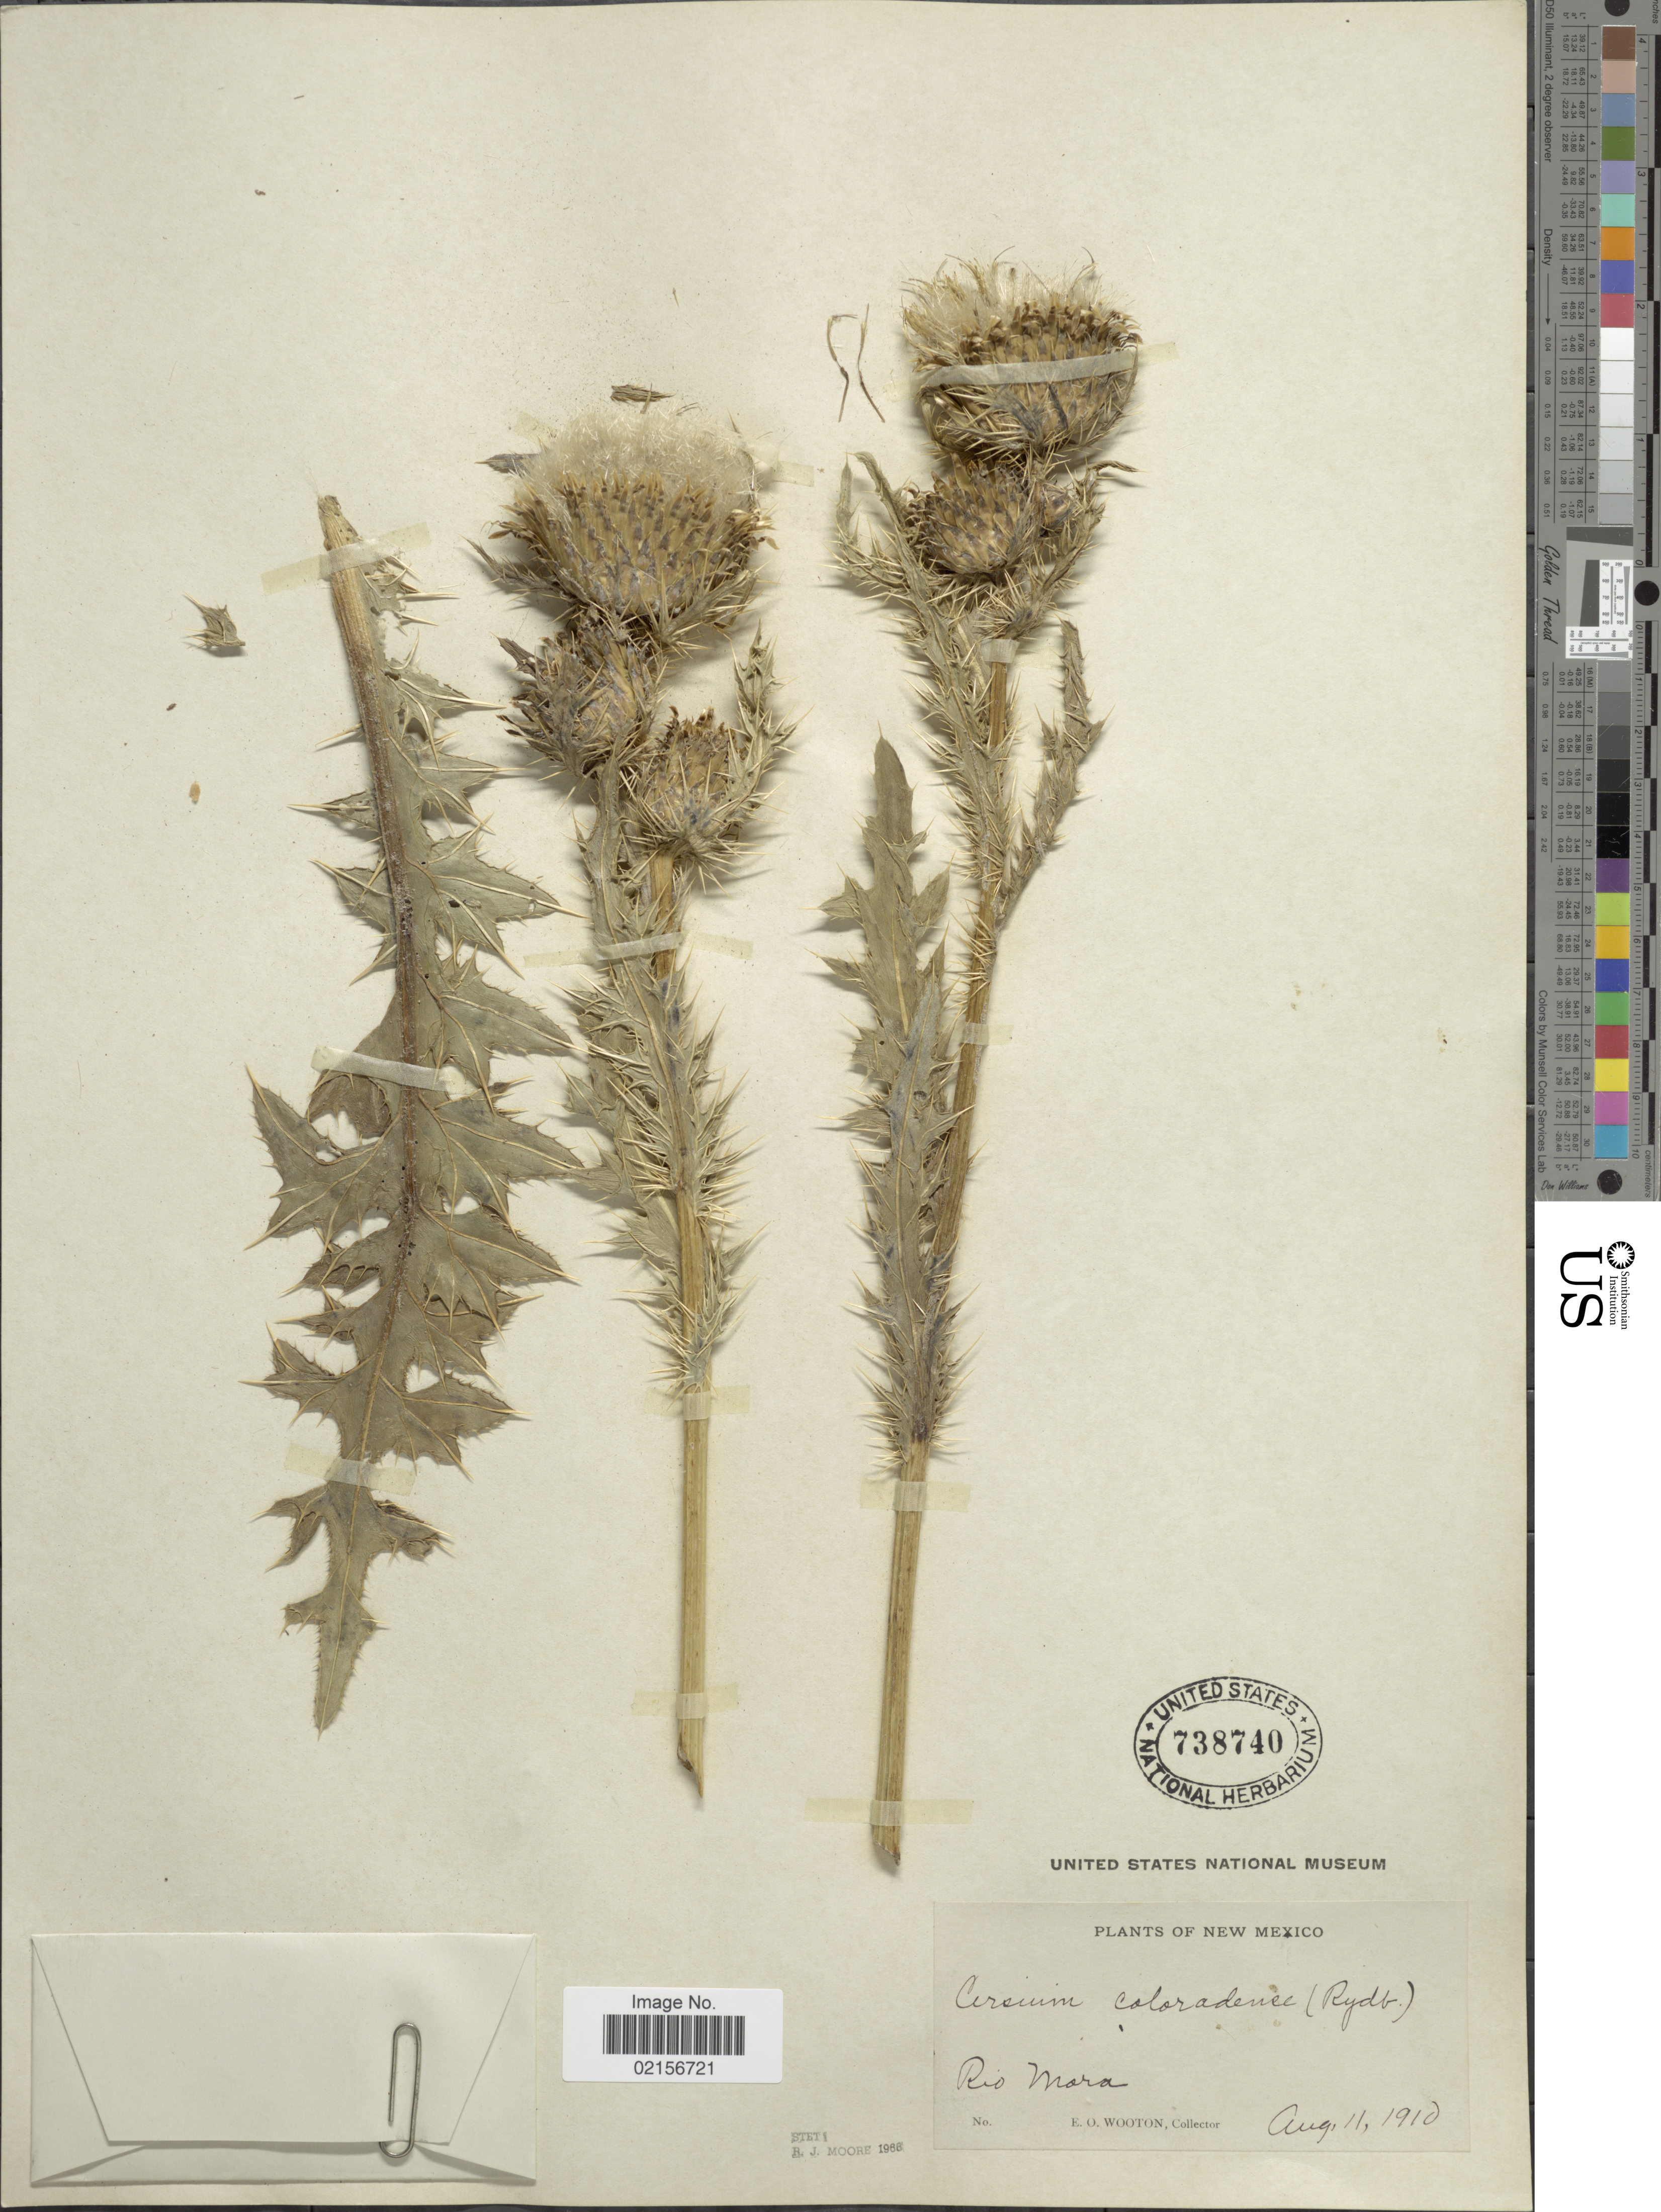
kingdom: Plantae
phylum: Tracheophyta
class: Magnoliopsida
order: Asterales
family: Asteraceae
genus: Cirsium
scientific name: Cirsium scariosum var. coloradense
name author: (Rydb.) D.J. Keil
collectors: E. O. Wooton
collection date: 1910-08-11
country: United States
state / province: New Mexico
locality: Rio Mara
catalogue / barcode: US 738740